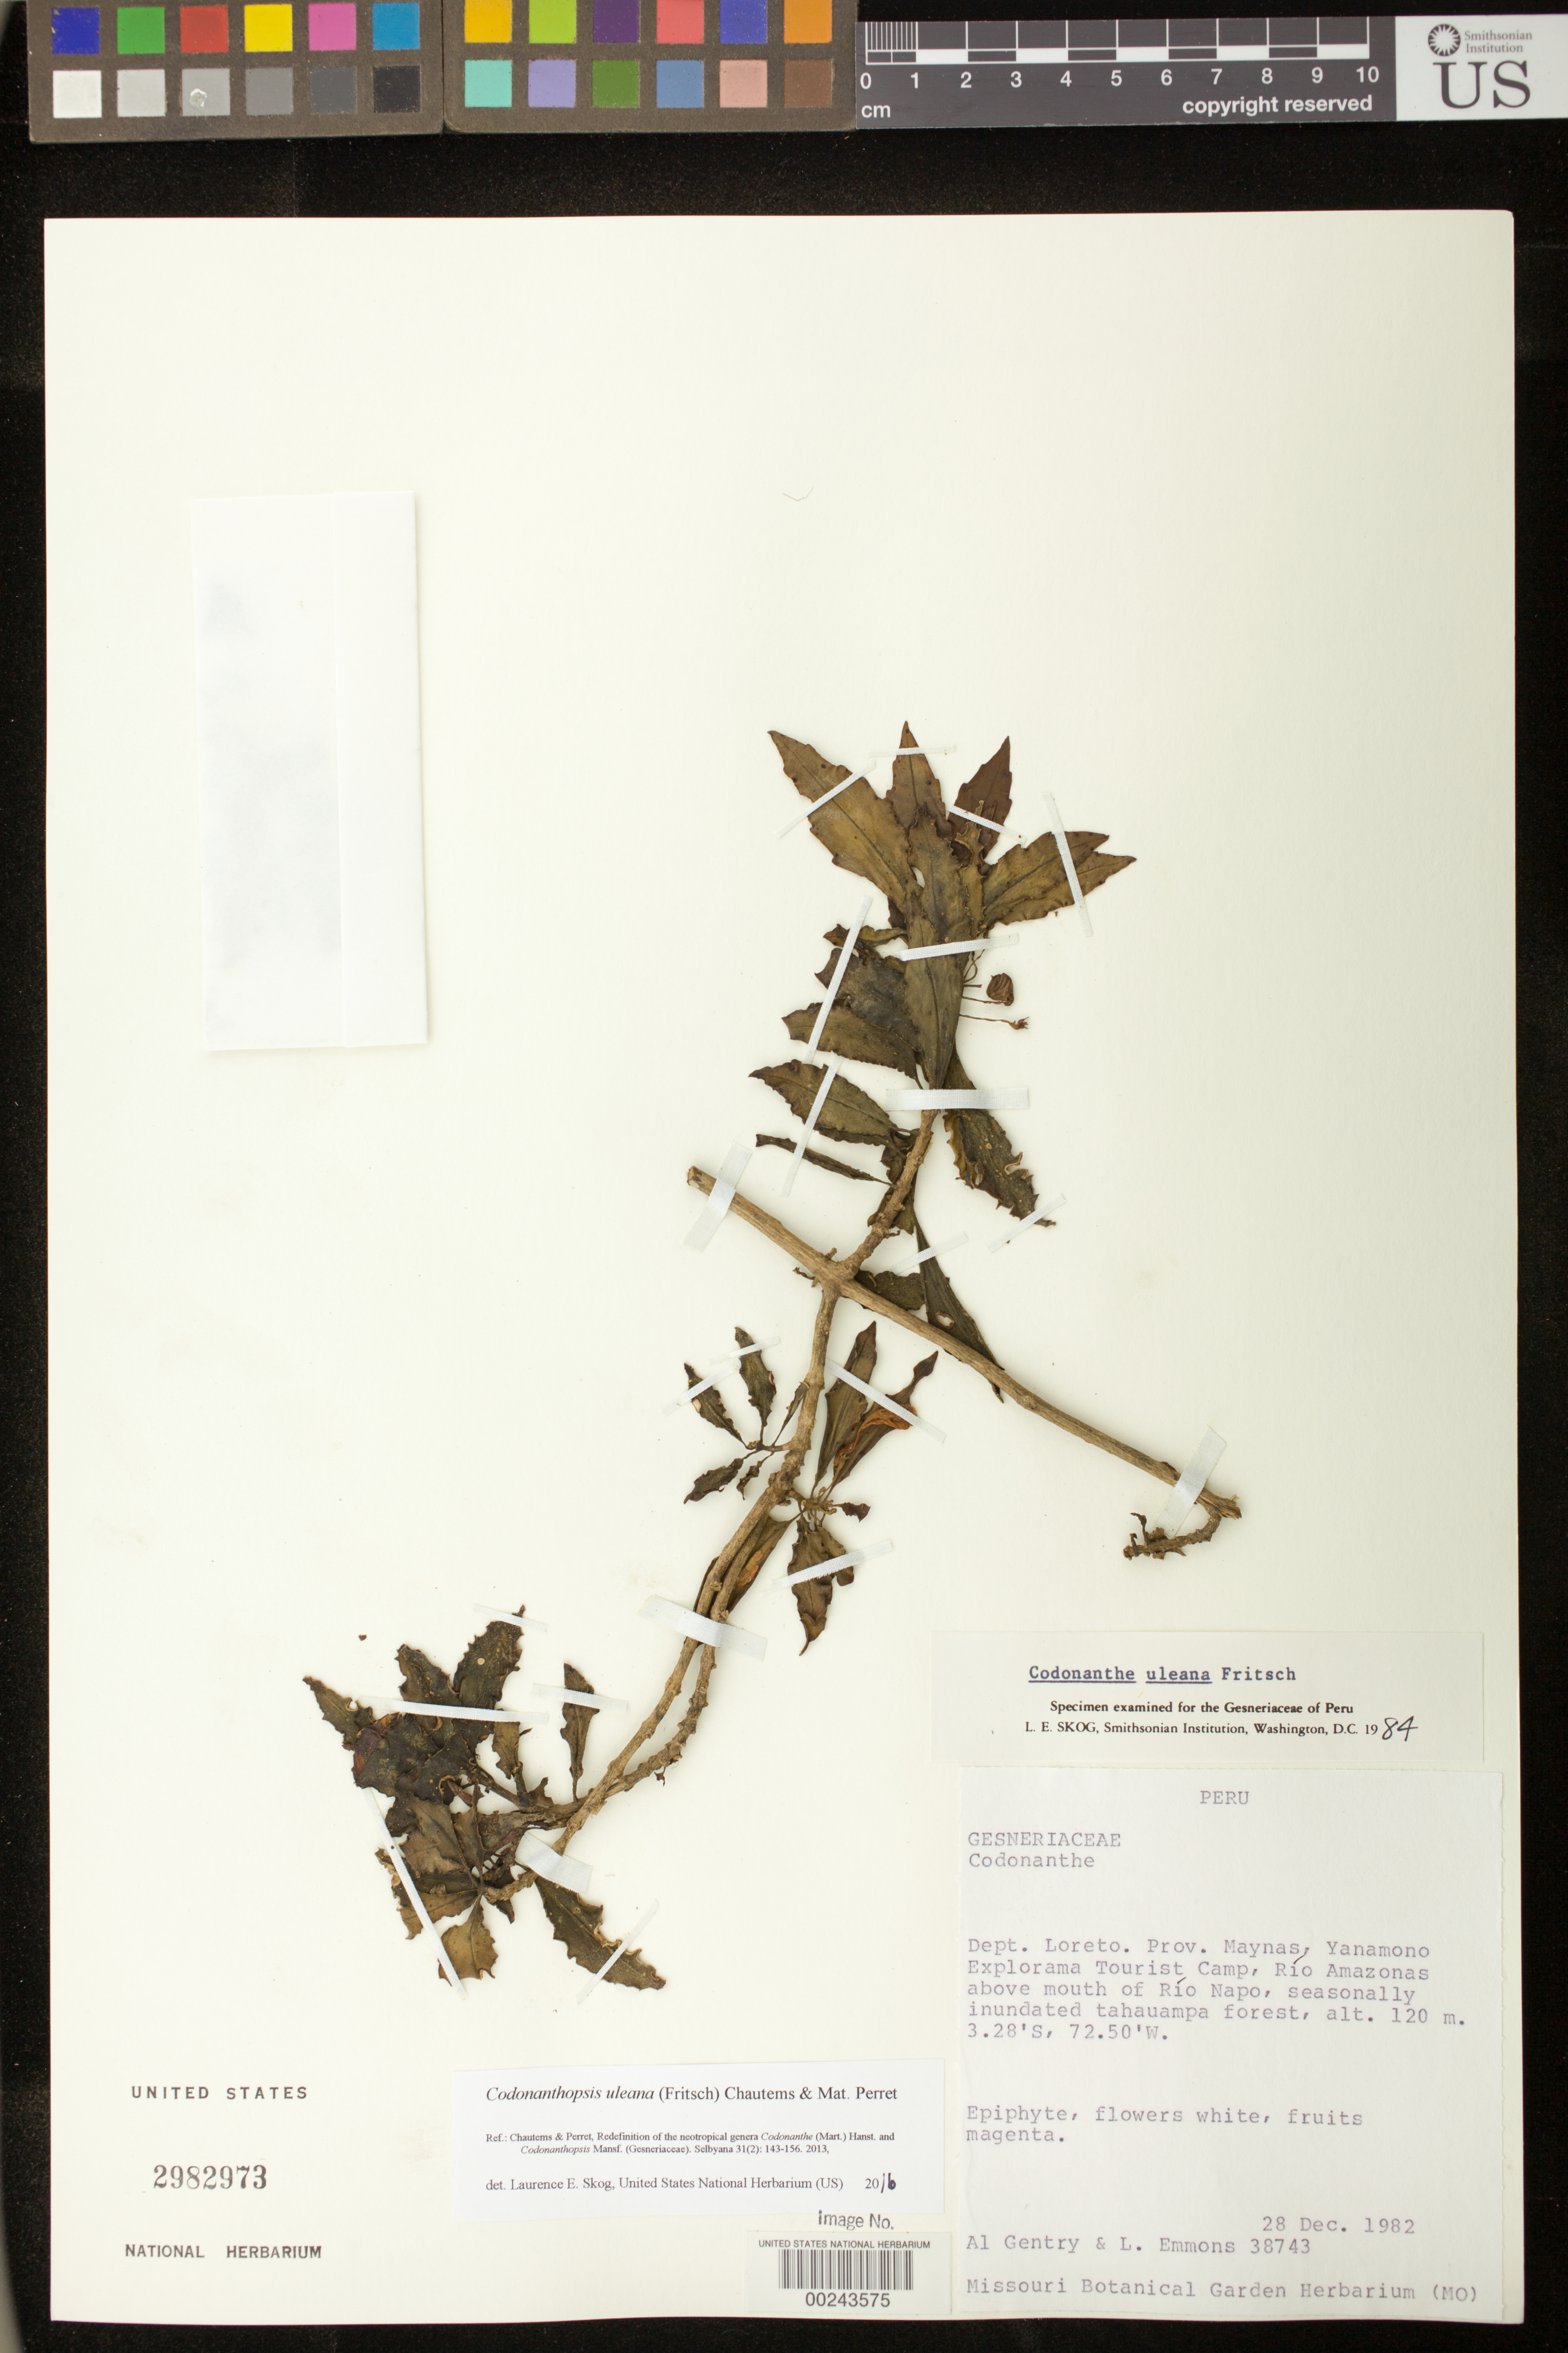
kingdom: Plantae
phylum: Tracheophyta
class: Magnoliopsida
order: Lamiales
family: Gesneriaceae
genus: Codonanthopsis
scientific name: Codonanthopsis uleana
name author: (Fritsch) Chautems & Mat.Perret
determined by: Skog, Laurence E.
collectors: A. H. Gentry & L. Emmons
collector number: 38743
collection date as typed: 28 Dec 1982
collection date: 1982-12-28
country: Peru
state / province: Loreto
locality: Prov. Maynas; Yanamono Explorama tourist camp, Rio Amazonas above mouth of Rio Napo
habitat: Seasonally inundated tahauampa forest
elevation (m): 120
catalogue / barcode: US 2982973